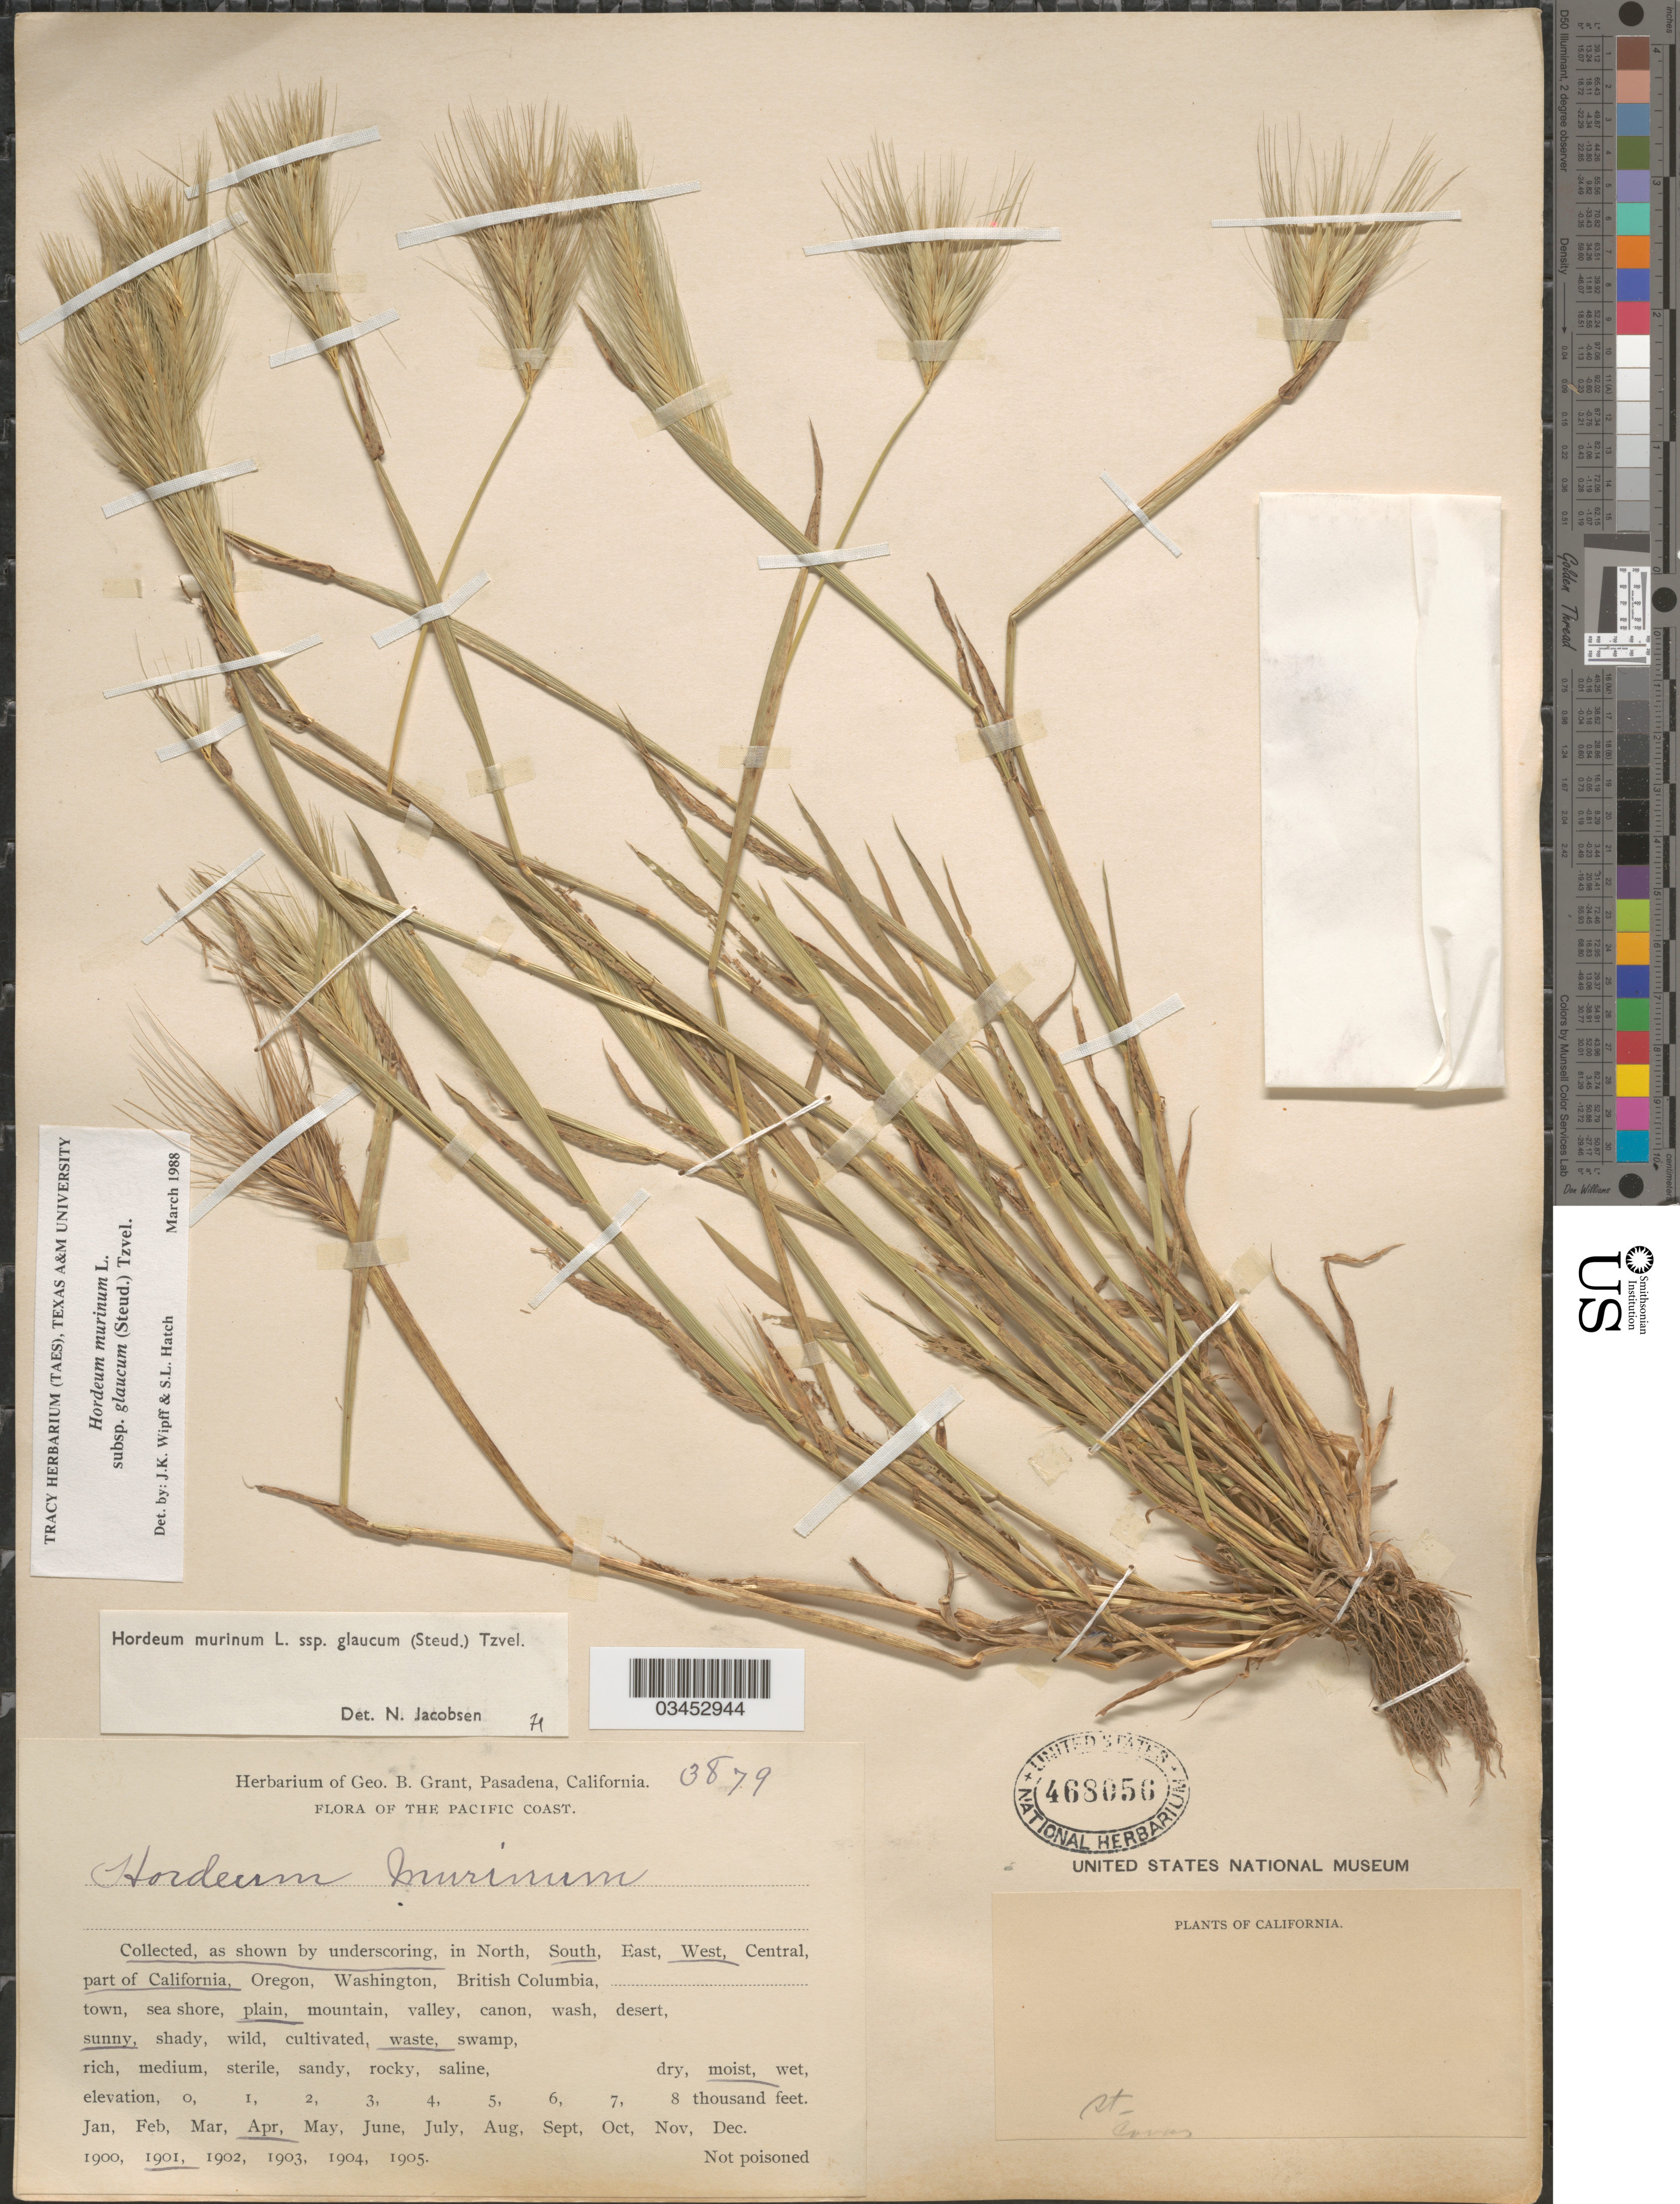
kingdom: Plantae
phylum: Tracheophyta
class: Liliopsida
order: Poales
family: Poaceae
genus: Hordeum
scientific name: Hordeum murinum subsp. glaucum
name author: (Steud.) Tzvelev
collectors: ex herb. Geo. B. Grant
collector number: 3879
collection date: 1901-04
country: United States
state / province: California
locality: Pacific Coast. South, West part of California.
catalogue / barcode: US 468056